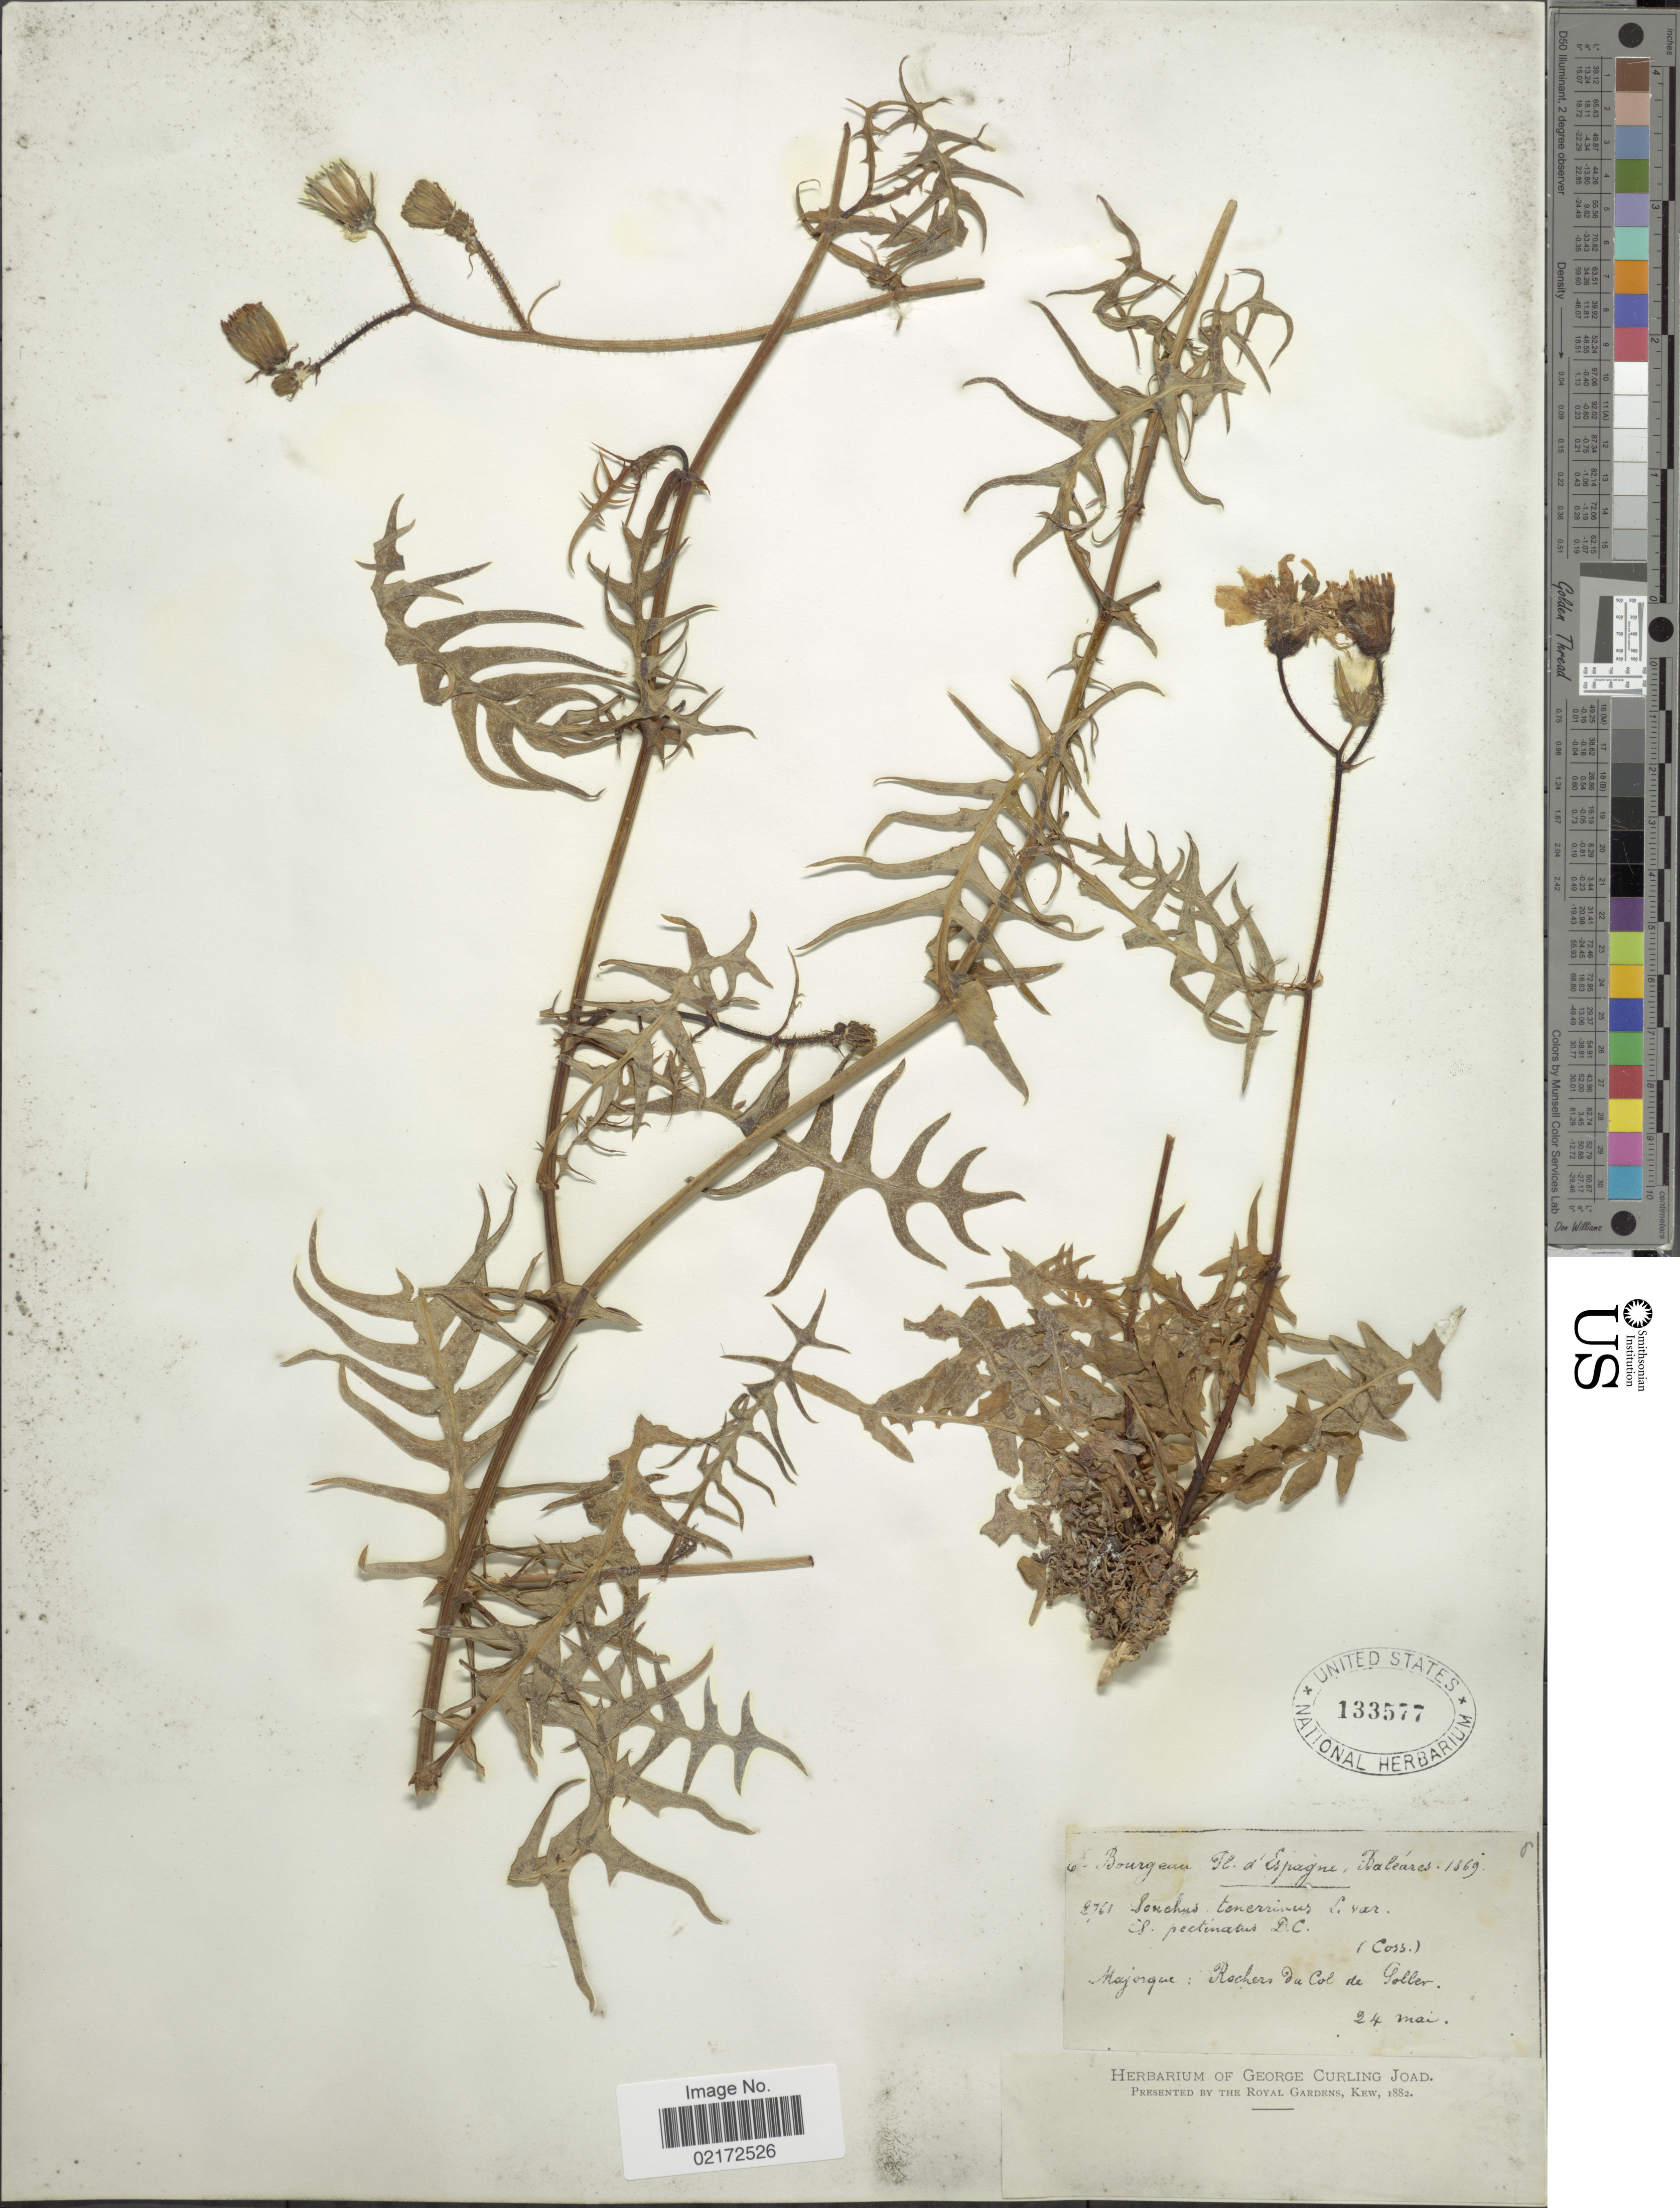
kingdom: Plantae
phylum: Tracheophyta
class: Magnoliopsida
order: Asterales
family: Asteraceae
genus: Sonchus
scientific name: Sonchus tenerrimus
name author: L.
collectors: E. Bourgeau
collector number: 2761*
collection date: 1869-05-24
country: Spain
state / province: Islas Baleares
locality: Fl. d' Espagne, Baléares. Majorque: Rochers du Col de Goller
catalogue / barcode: US 133577